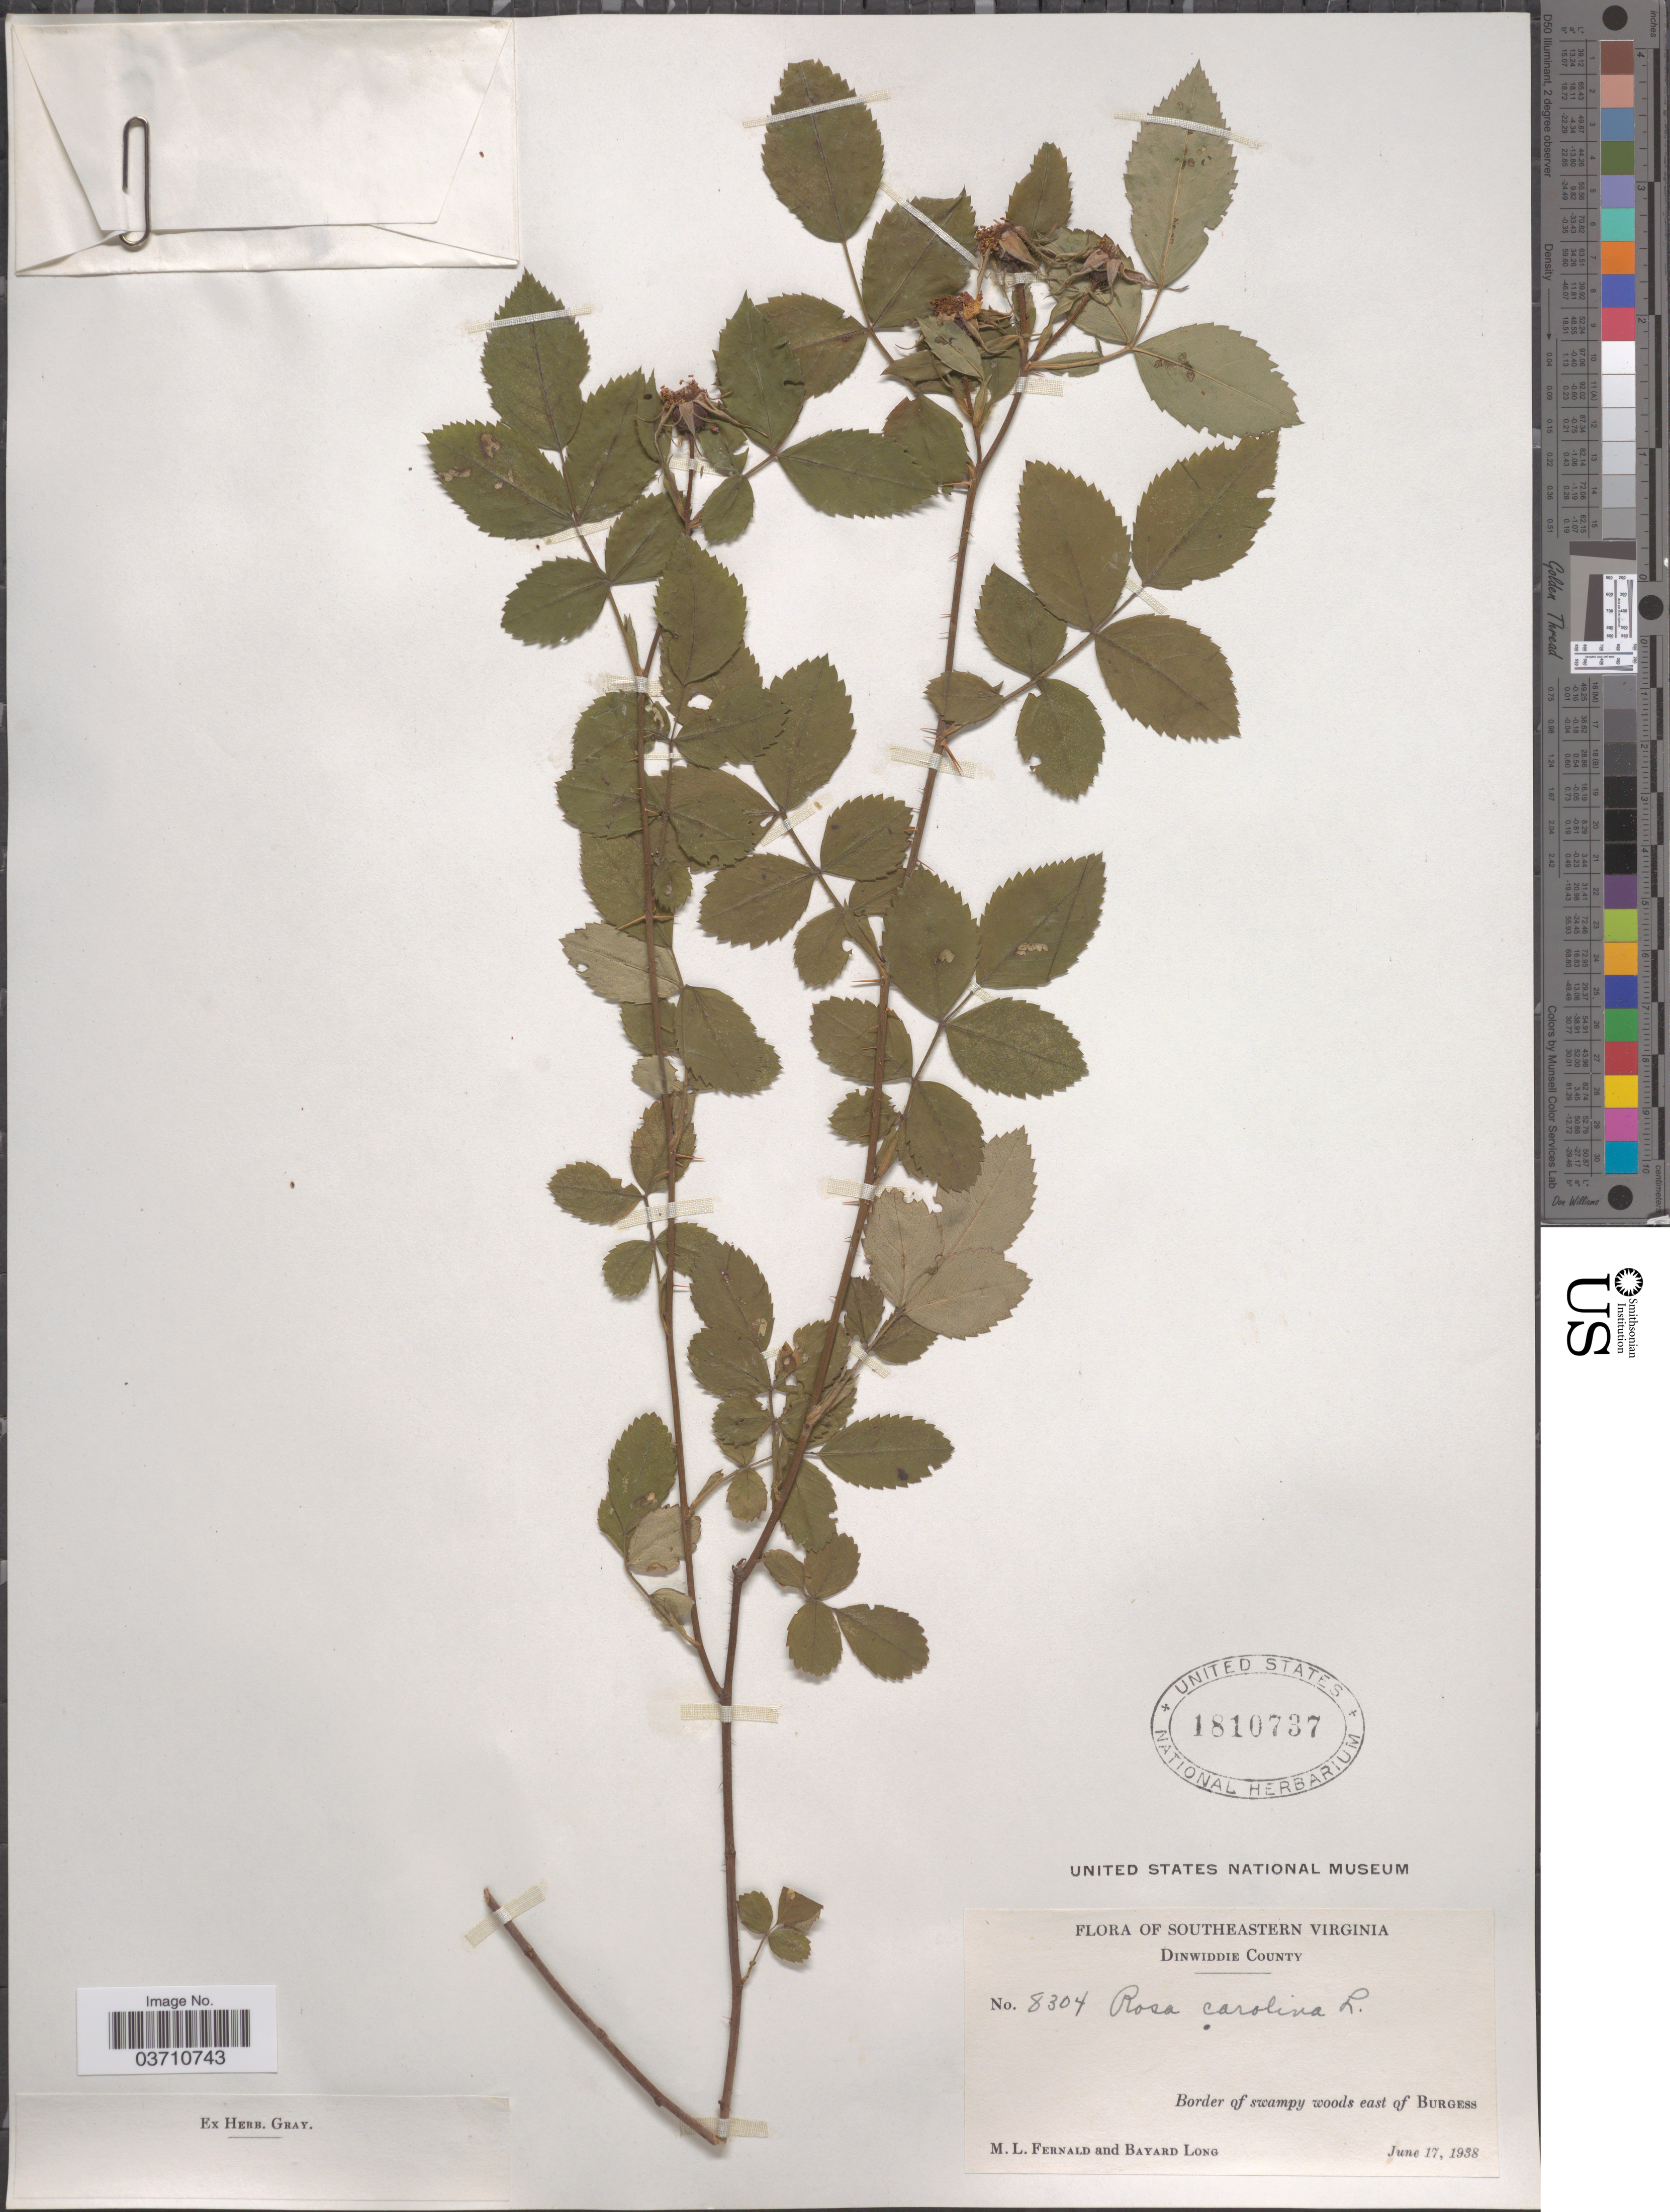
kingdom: Plantae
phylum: Tracheophyta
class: Magnoliopsida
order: Rosales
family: Rosaceae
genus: Rosa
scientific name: Rosa carolina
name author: L.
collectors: M. L. Fernald & B. Long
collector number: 8304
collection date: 1938-06-17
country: United States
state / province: Virginia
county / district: Dinwiddie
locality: Southeastern Virginia. Dinwiddie County. East of Burgess.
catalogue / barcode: US 1810737